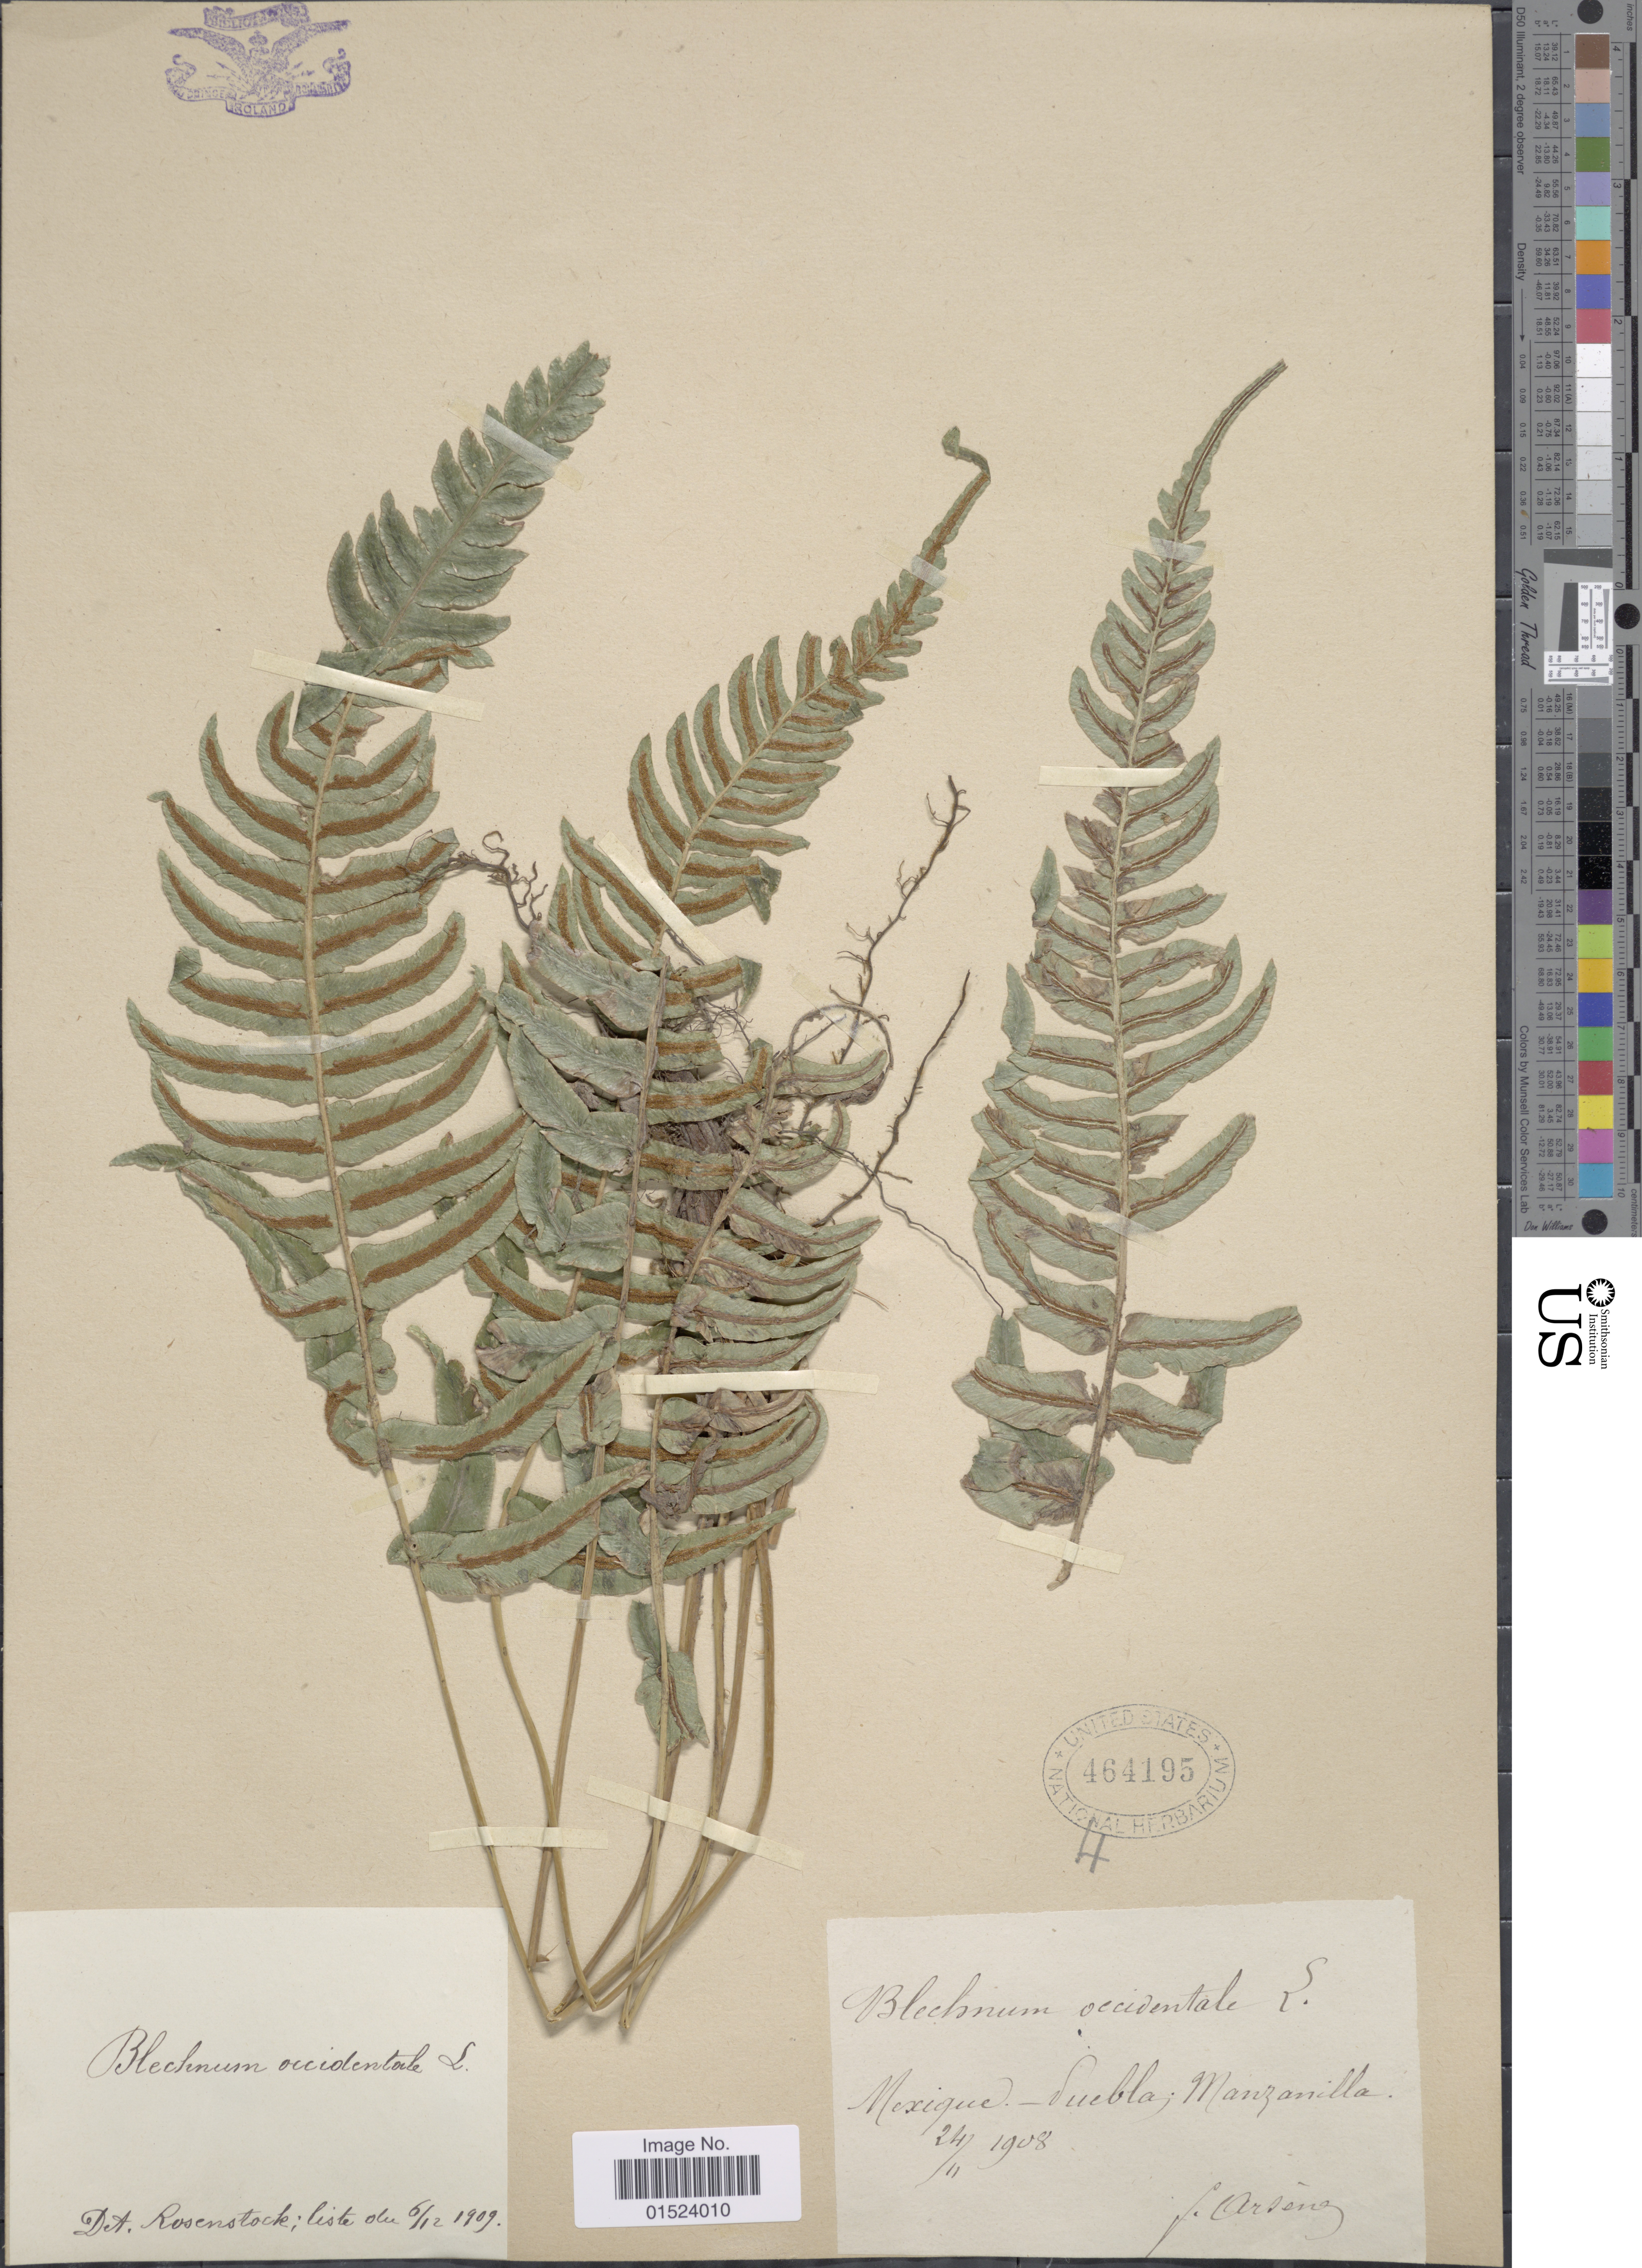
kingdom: Plantae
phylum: Tracheophyta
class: Polypodiopsida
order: Polypodiales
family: Blechnaceae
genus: Blechnum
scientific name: Blechnum glandulosum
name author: Link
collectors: F. Arsène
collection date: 1908-11-24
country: Mexico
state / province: Puebla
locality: Manzanilla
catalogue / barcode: US 464195